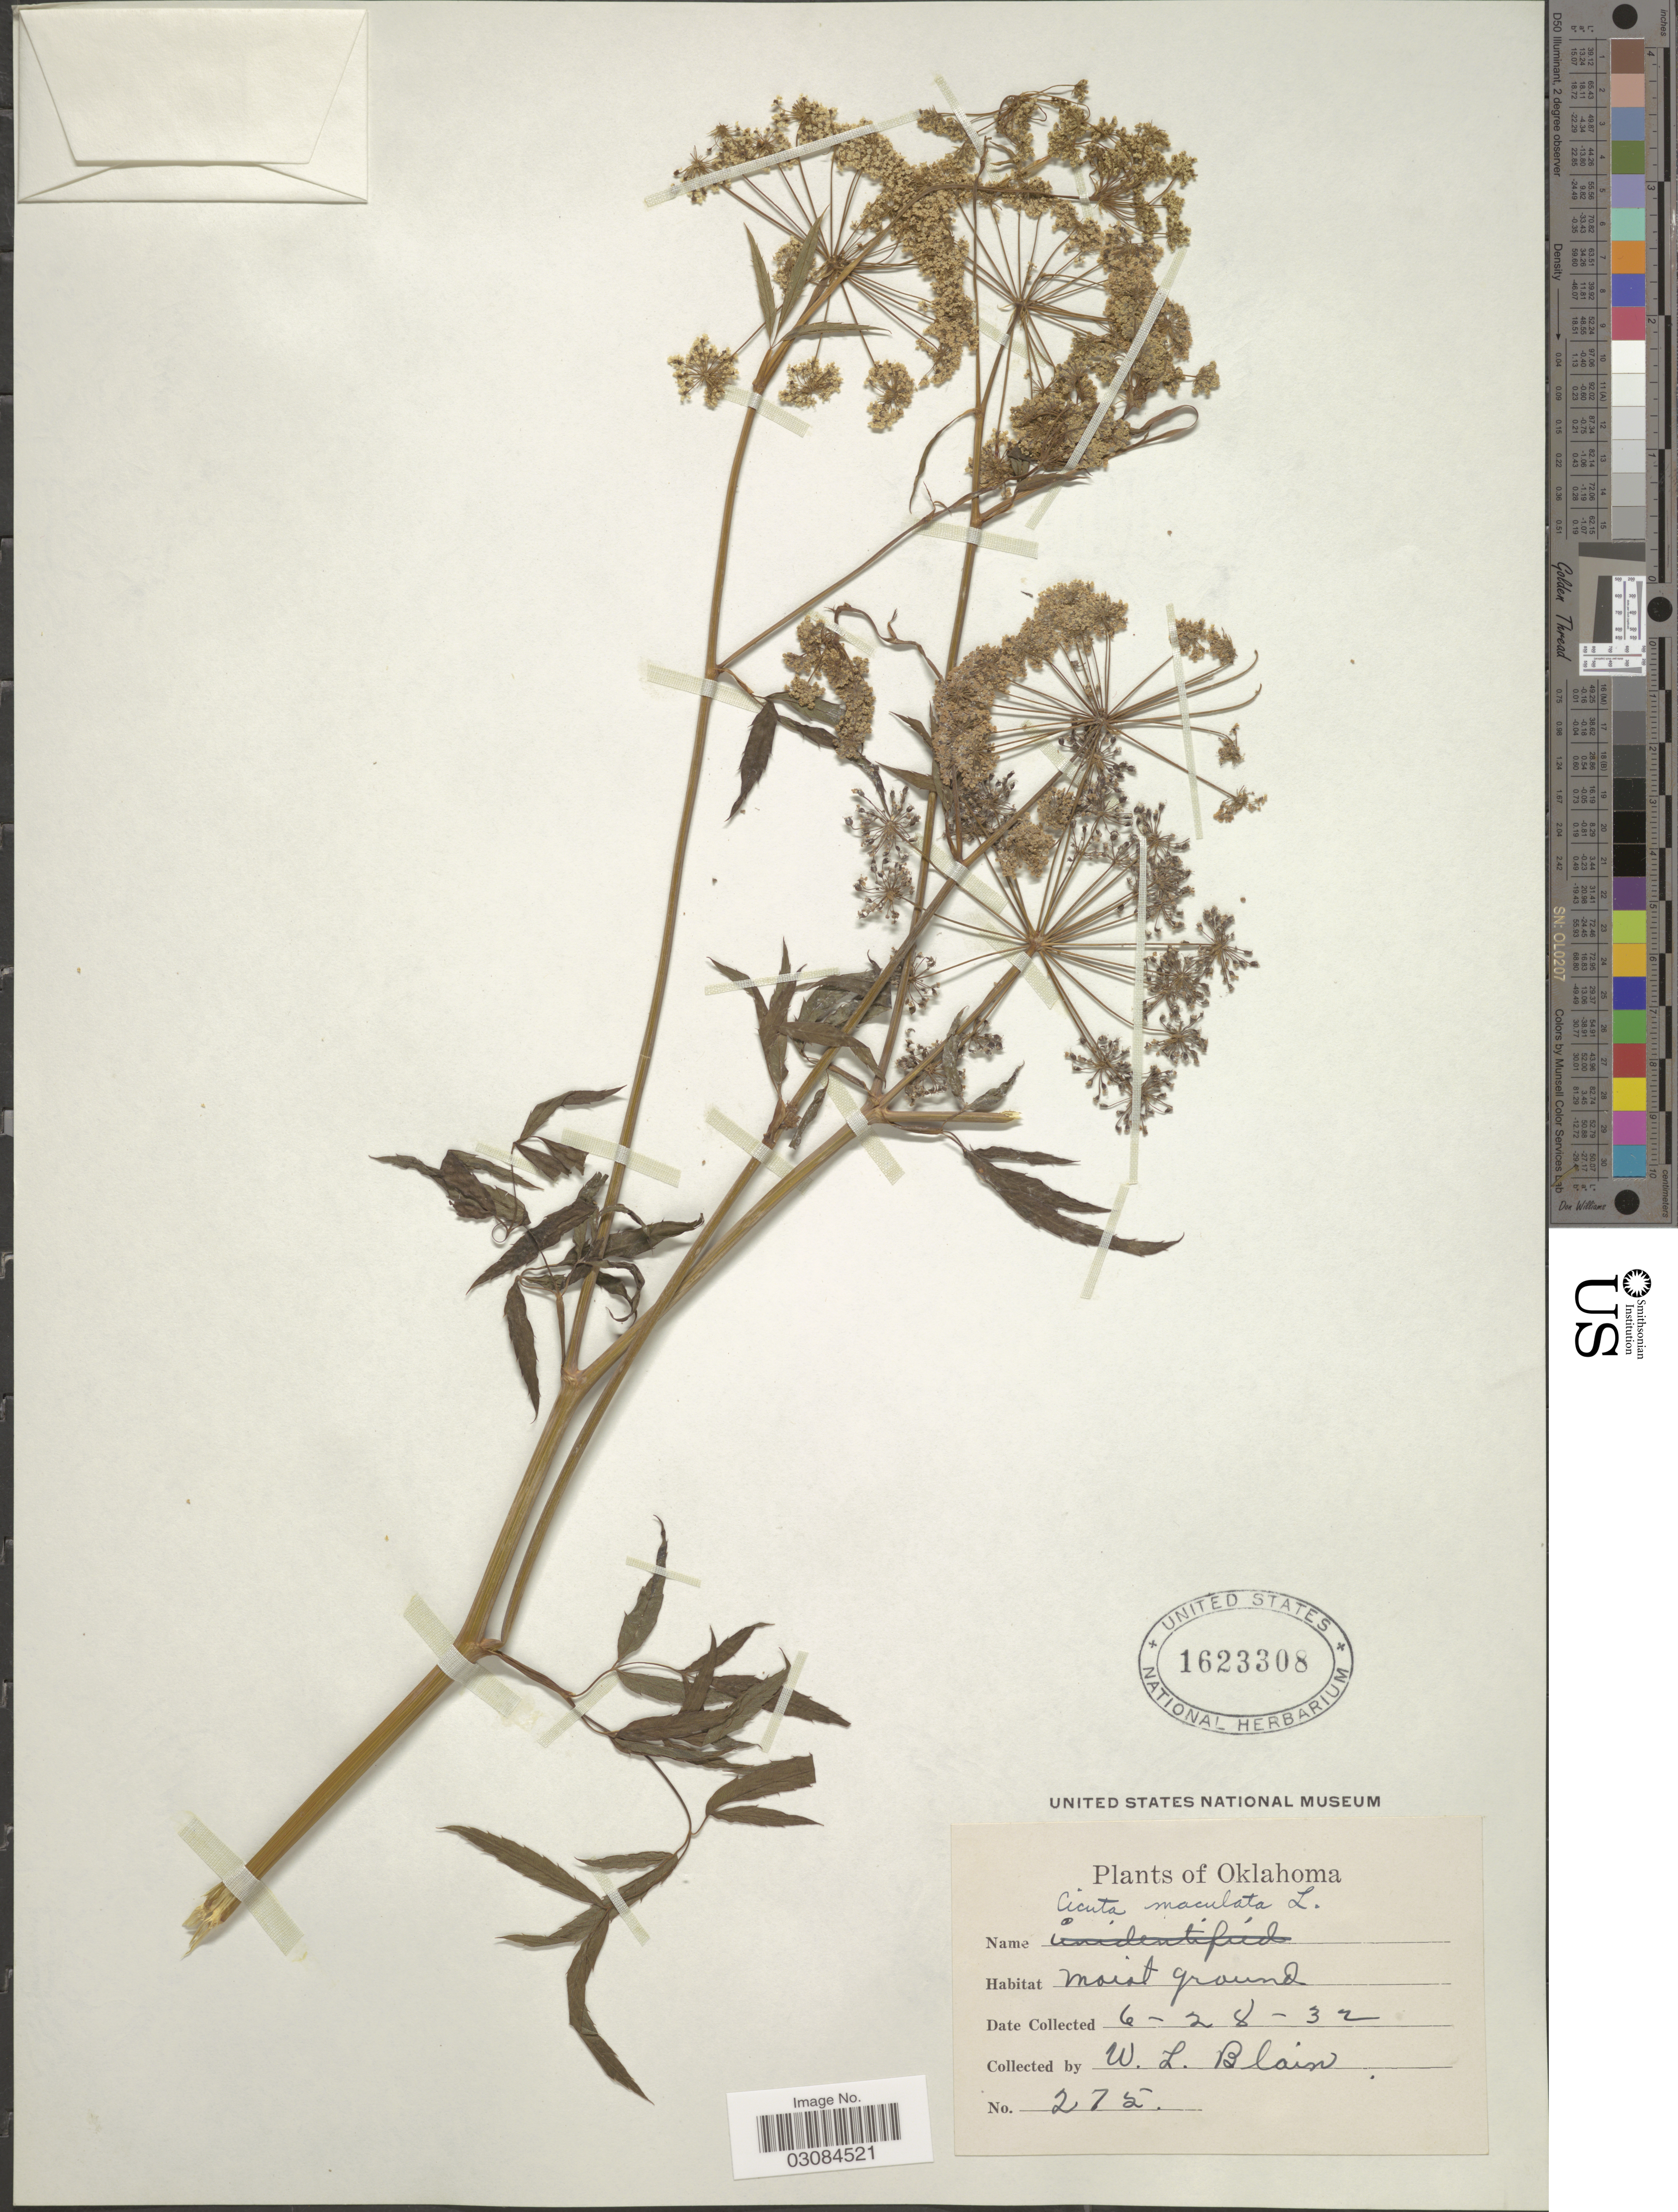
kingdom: Plantae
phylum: Tracheophyta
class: Magnoliopsida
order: Apiales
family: Apiaceae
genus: Cicuta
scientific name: Cicuta maculata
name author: L.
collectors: W. Blain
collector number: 275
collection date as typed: Transcribed d/m/y: 28/6/32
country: United States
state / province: Oklahoma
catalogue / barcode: US 1623308